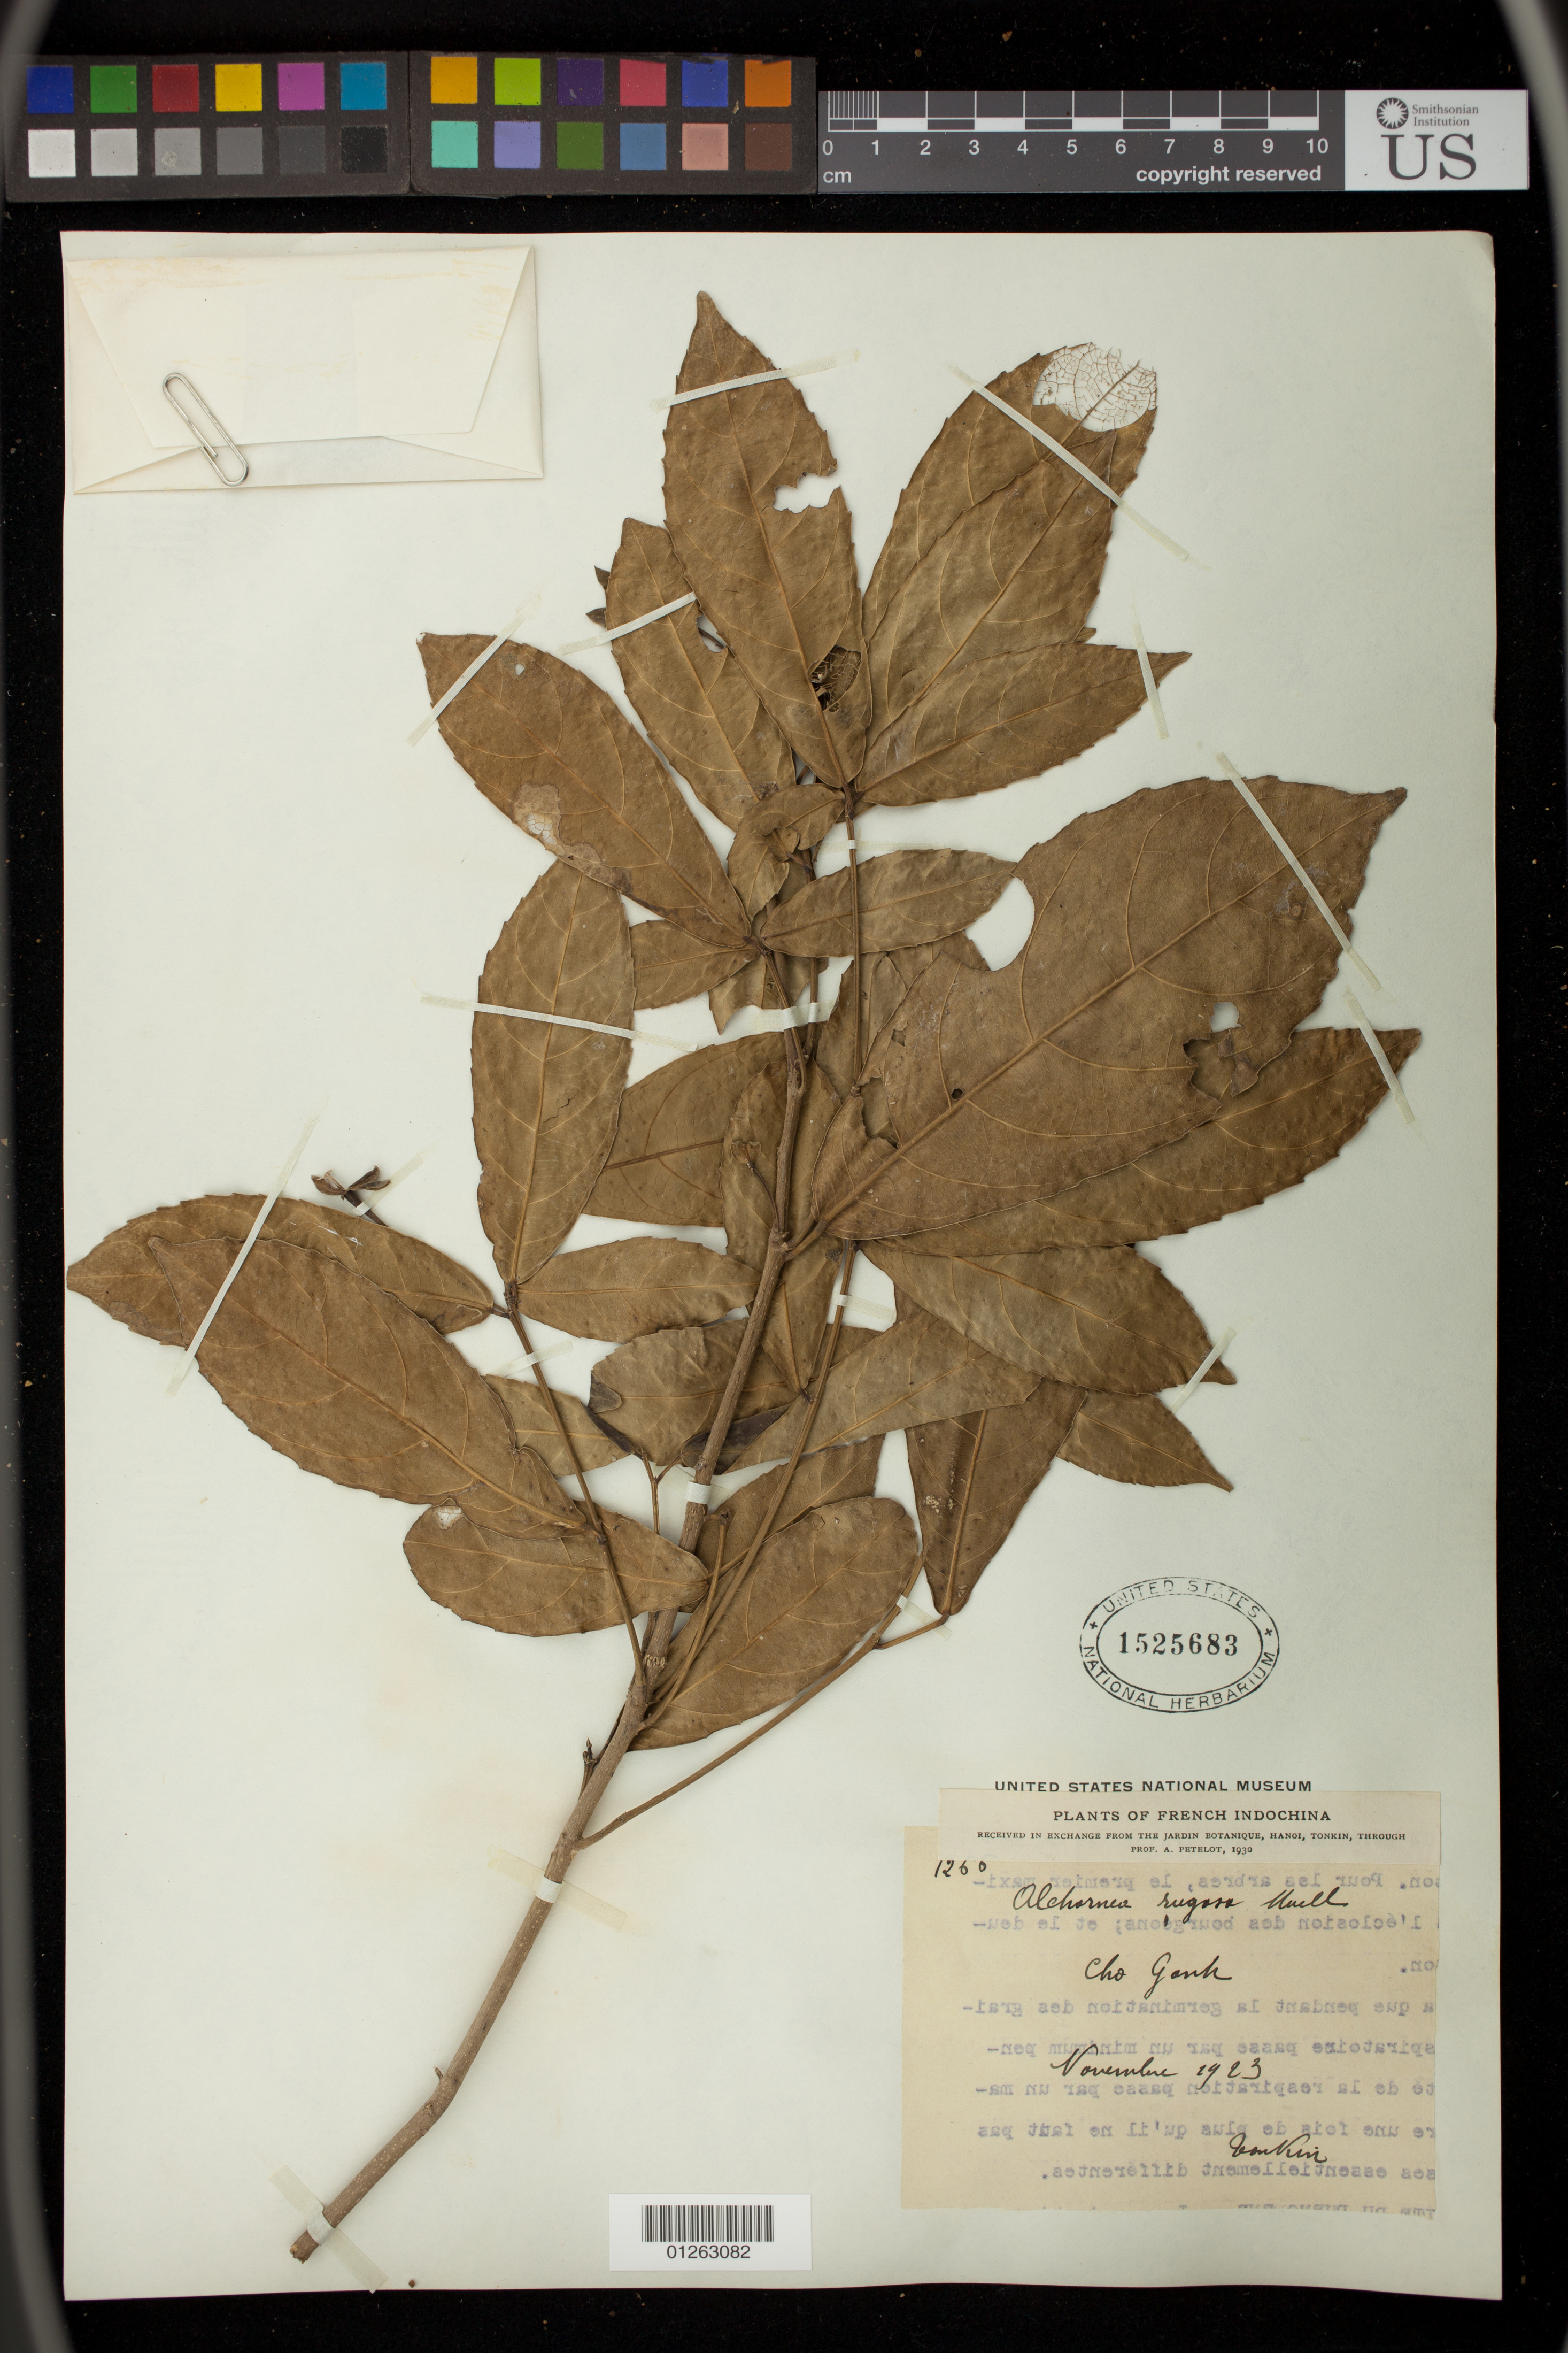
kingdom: Plantae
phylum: Tracheophyta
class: Magnoliopsida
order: Malpighiales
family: Euphorbiaceae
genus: Alchornea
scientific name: Alchornea rugosa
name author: (Lour.) Müll. Arg.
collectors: A. Petelot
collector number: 1266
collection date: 1923-11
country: Vietnam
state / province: Ninh Binh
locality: Cho Ganh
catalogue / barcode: US 1525683